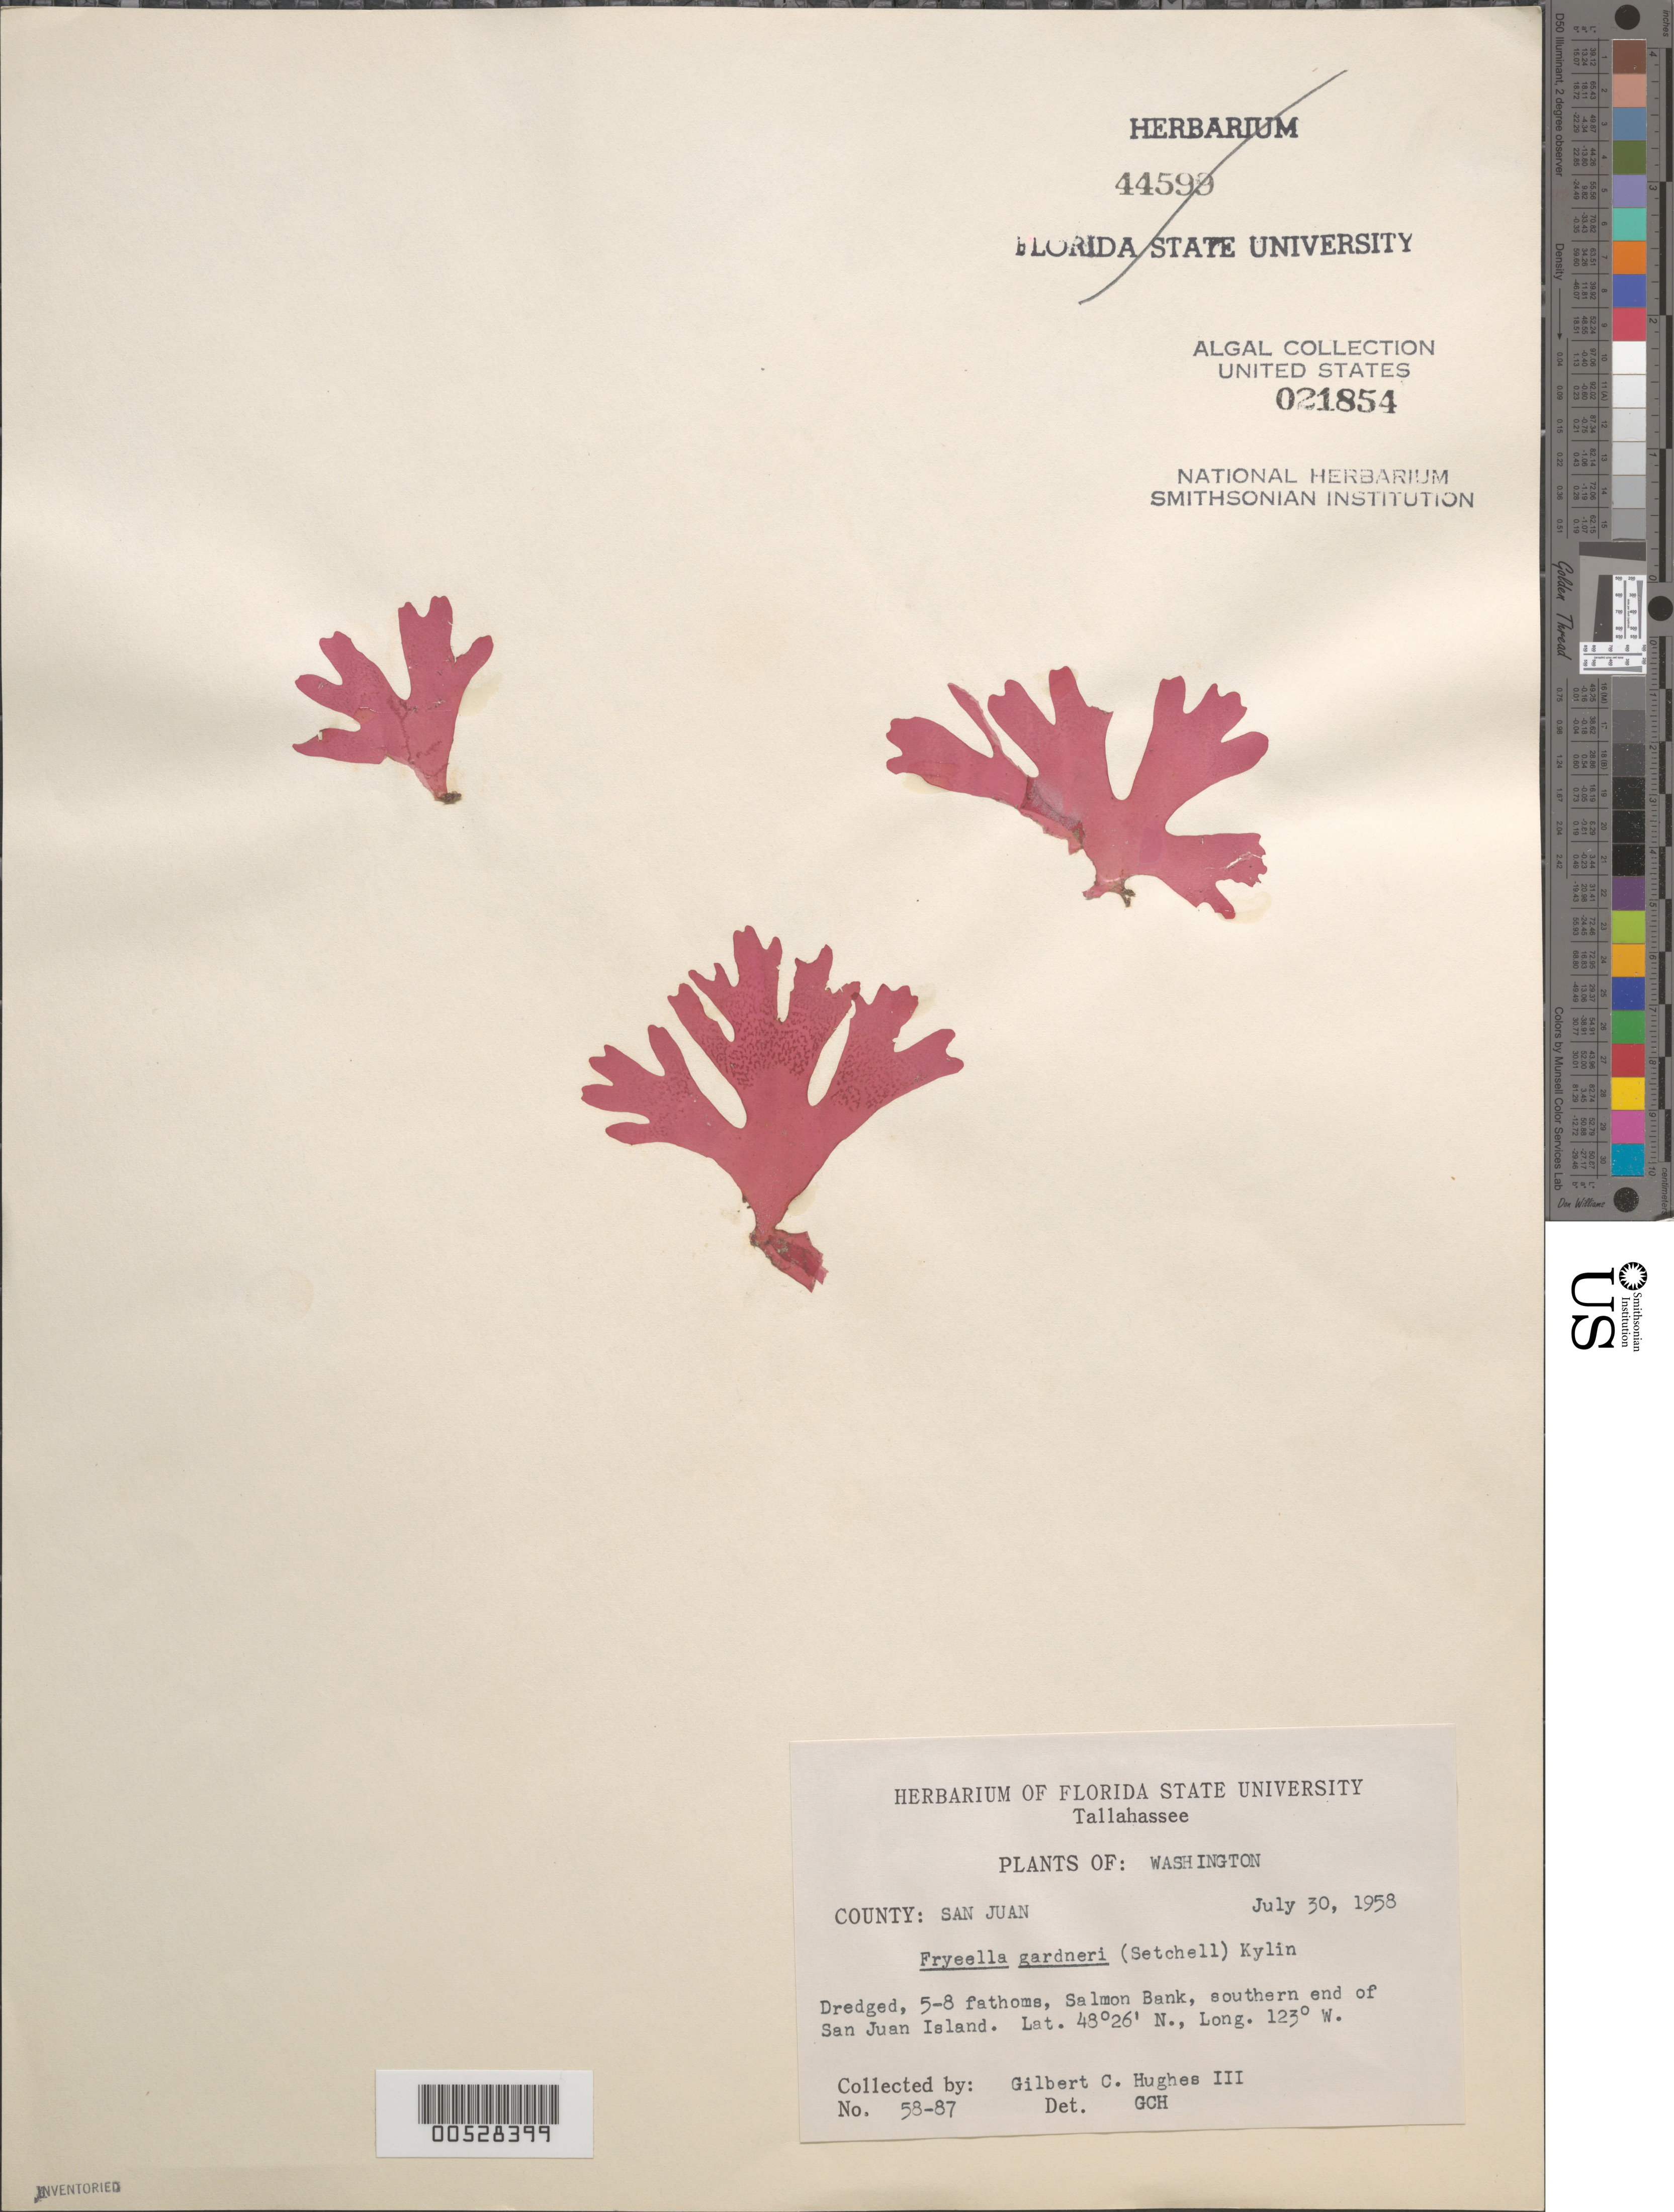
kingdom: Plantae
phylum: Rhodophyta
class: Florideophyceae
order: Rhodymeniales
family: Fryeellaceae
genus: Fryeella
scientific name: Fryeella gardneri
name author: (Setch.) Kylin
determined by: Hughes III, G. C.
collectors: G. Hughes III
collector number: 58-87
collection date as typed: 30 Jul 1958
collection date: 1958-07-30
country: United States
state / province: Washington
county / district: San Juan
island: San Juan Island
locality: Salmon Bank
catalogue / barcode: US 21854